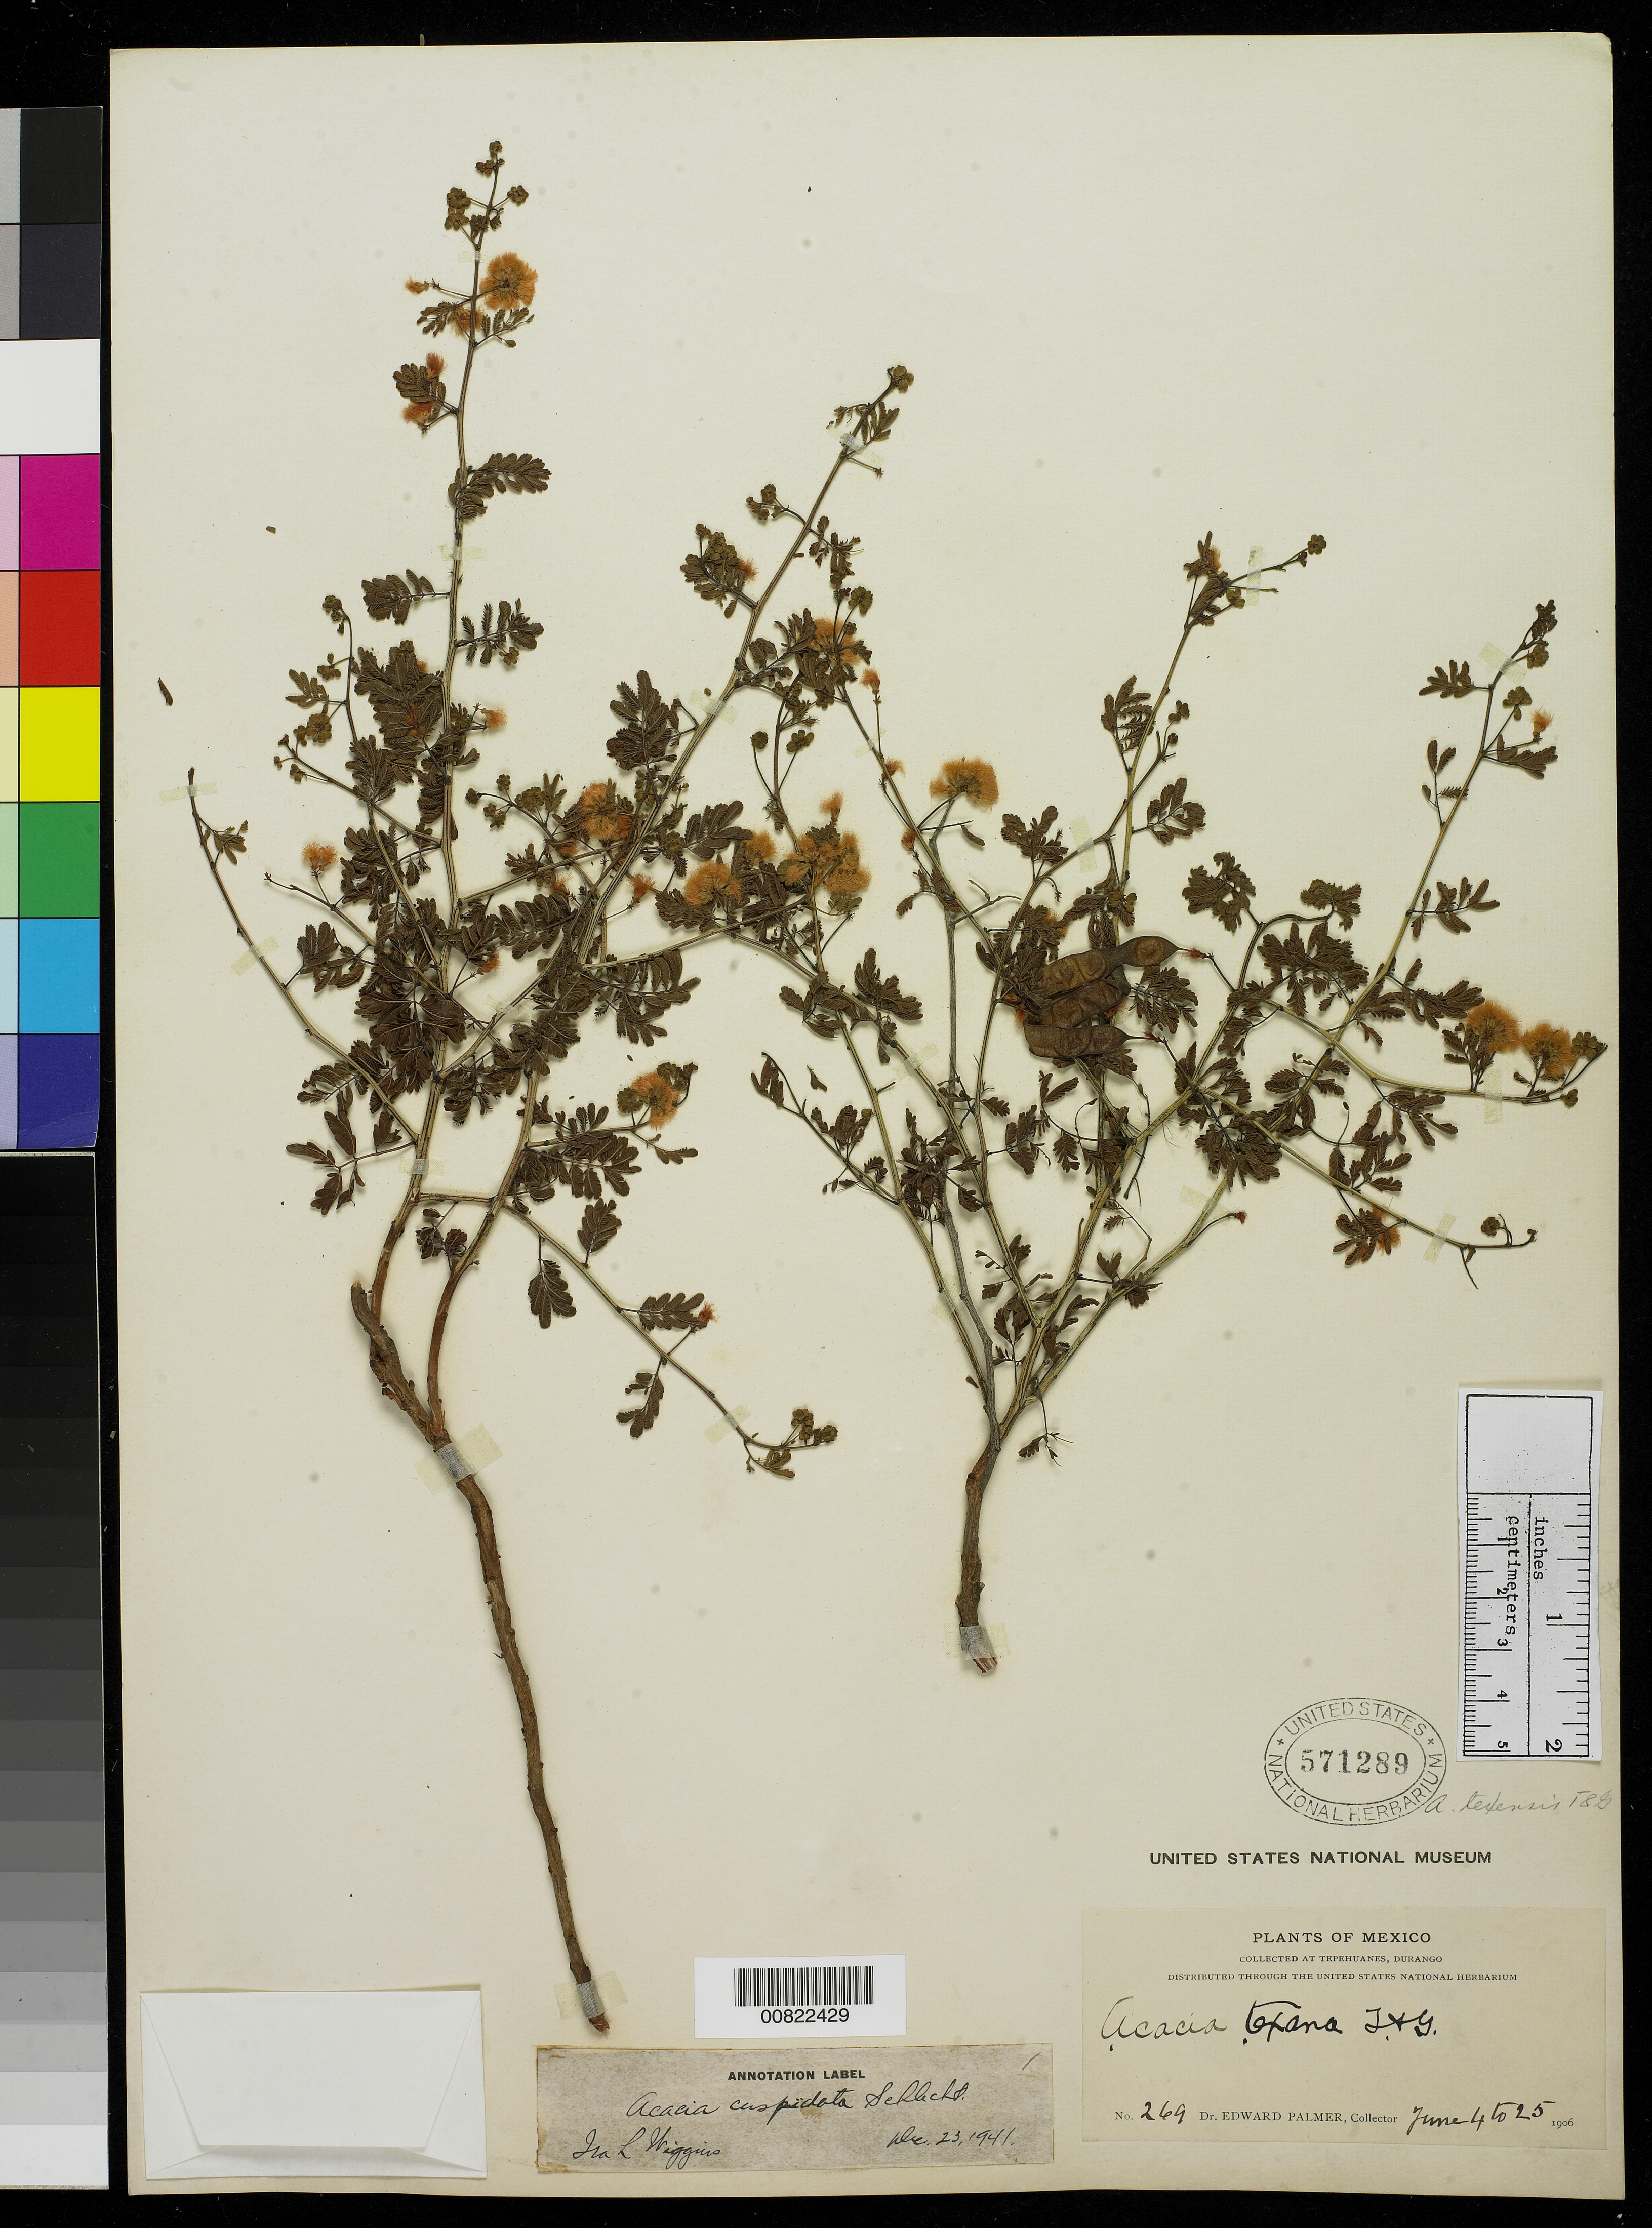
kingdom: Plantae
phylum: Tracheophyta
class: Magnoliopsida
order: Fabales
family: Fabaceae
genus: Acaciella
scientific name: Acaciella angustissima var. texensis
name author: (Nutt. ex Torr. & A. Gray) L. Rico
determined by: Strong, M. T., (US), Smithsonian Institution - National Museum of Natural History (UNITED STATES)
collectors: E. Palmer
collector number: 269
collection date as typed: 04 Jun 1906 to 25 Jun 1906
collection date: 1906-06-04/1906-06-25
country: Mexico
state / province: Durango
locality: Tepehuanes, Durango.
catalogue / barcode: US 571289